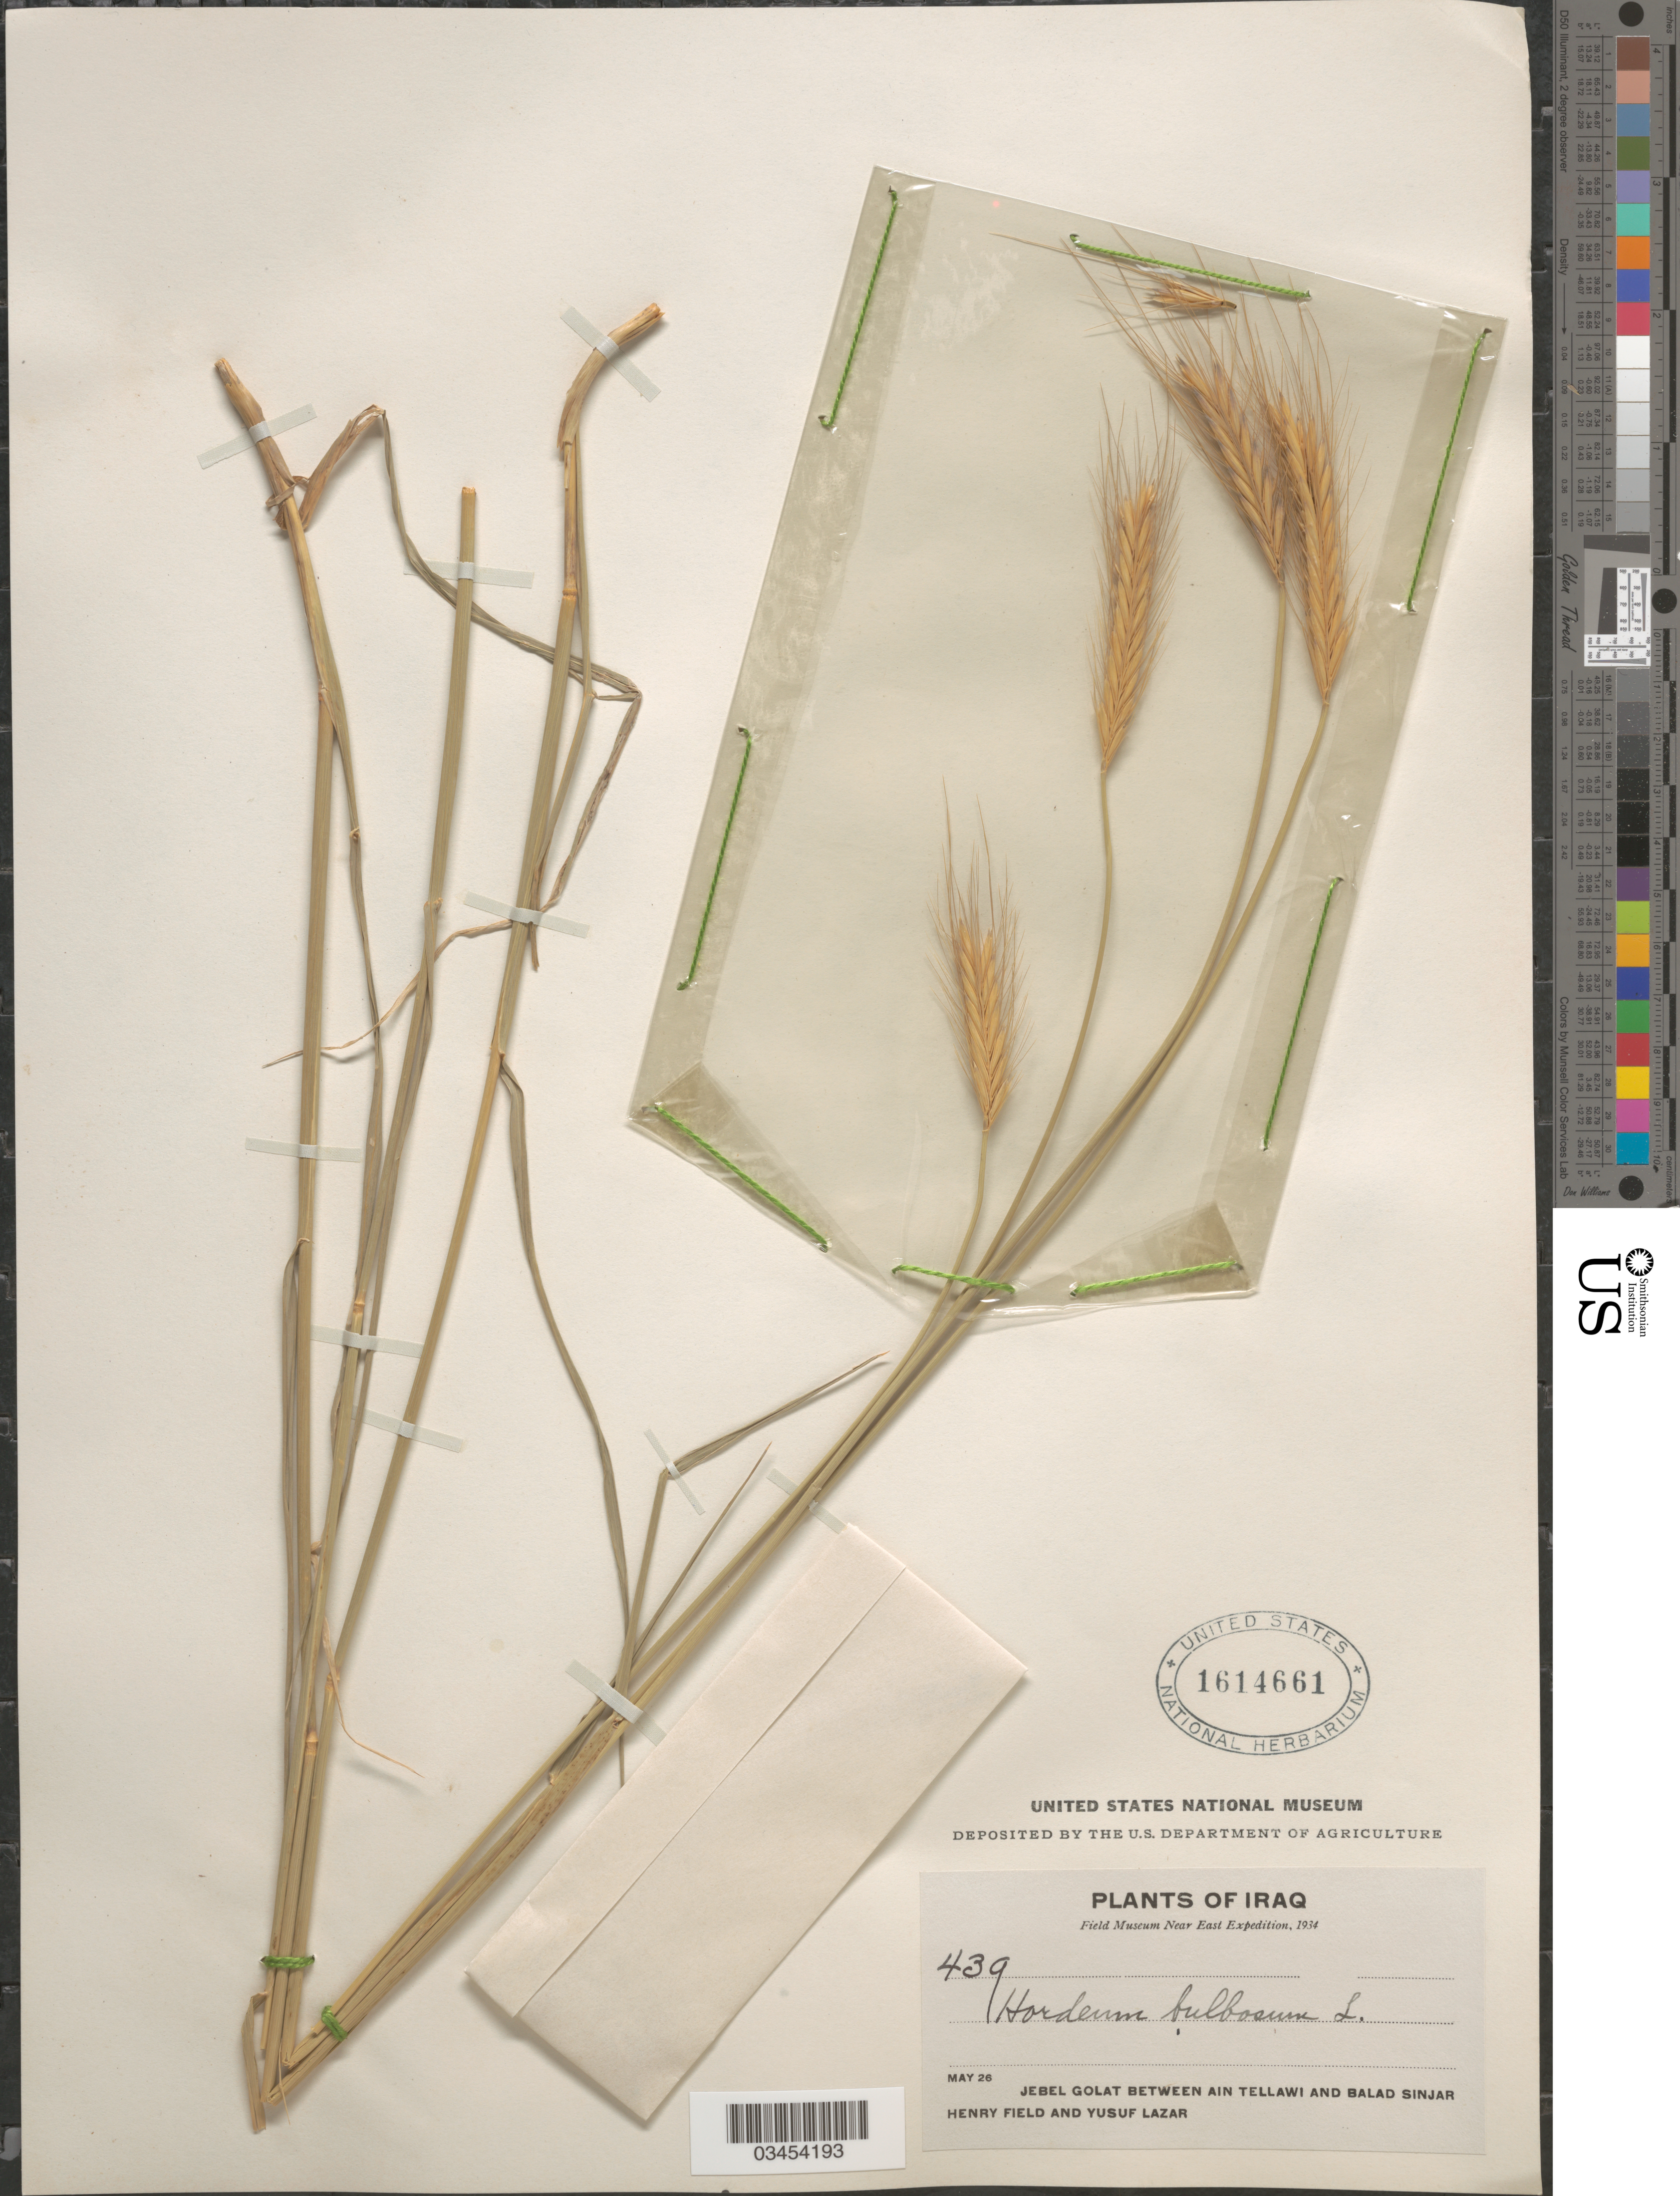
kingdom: Plantae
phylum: Tracheophyta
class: Liliopsida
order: Poales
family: Poaceae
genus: Hordeum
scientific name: Hordeum bulbosum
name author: L.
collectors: H. Field & Y. Lazar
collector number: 439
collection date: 1934-05-26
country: Iraq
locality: Field Museum Near East Expedition, 1934. Jebel Golat between Ain Tellawi and Balad Sinjar.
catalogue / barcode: US 1614661